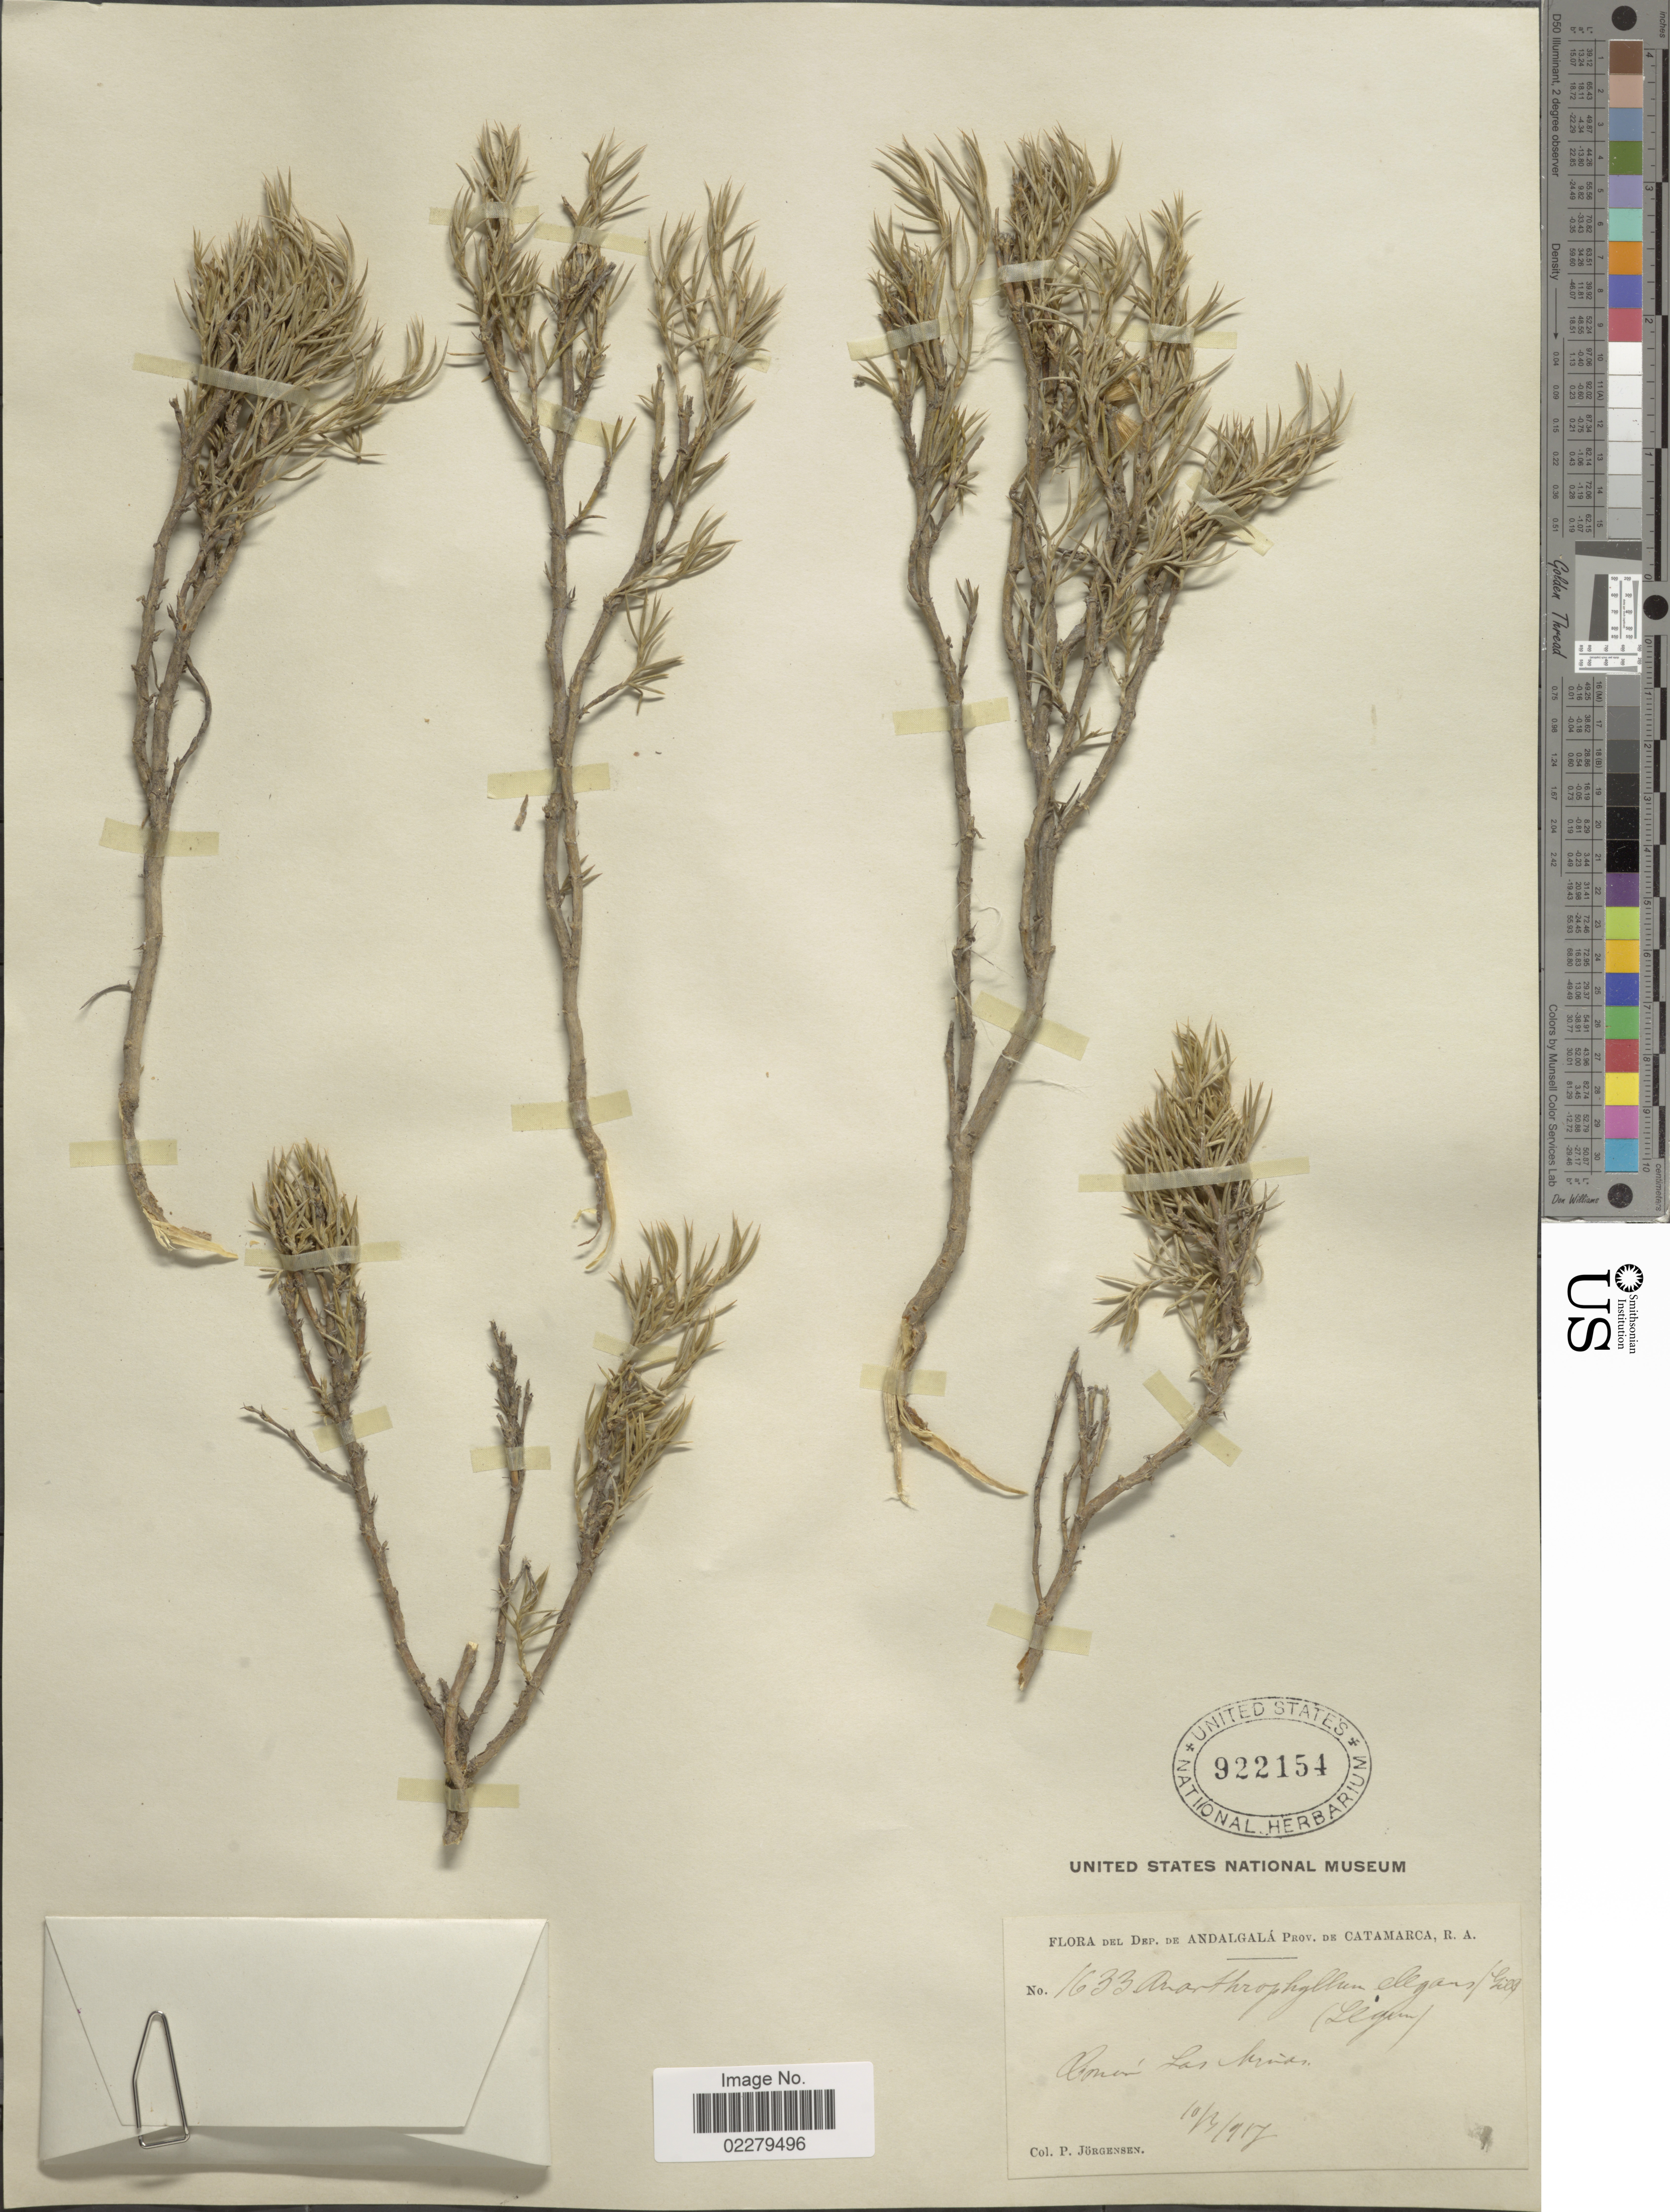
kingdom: Plantae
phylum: Tracheophyta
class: Magnoliopsida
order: Fabales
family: Fabaceae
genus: Anarthrophyllum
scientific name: Anarthrophyllum brevistipula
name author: Phil.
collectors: P. Jörgensen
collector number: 1633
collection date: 1917-03-10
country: Argentina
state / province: Catamarca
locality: Dep. de Andagala. Prov de Catamarca, R. A. Cones Las Penas.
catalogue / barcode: US 922154